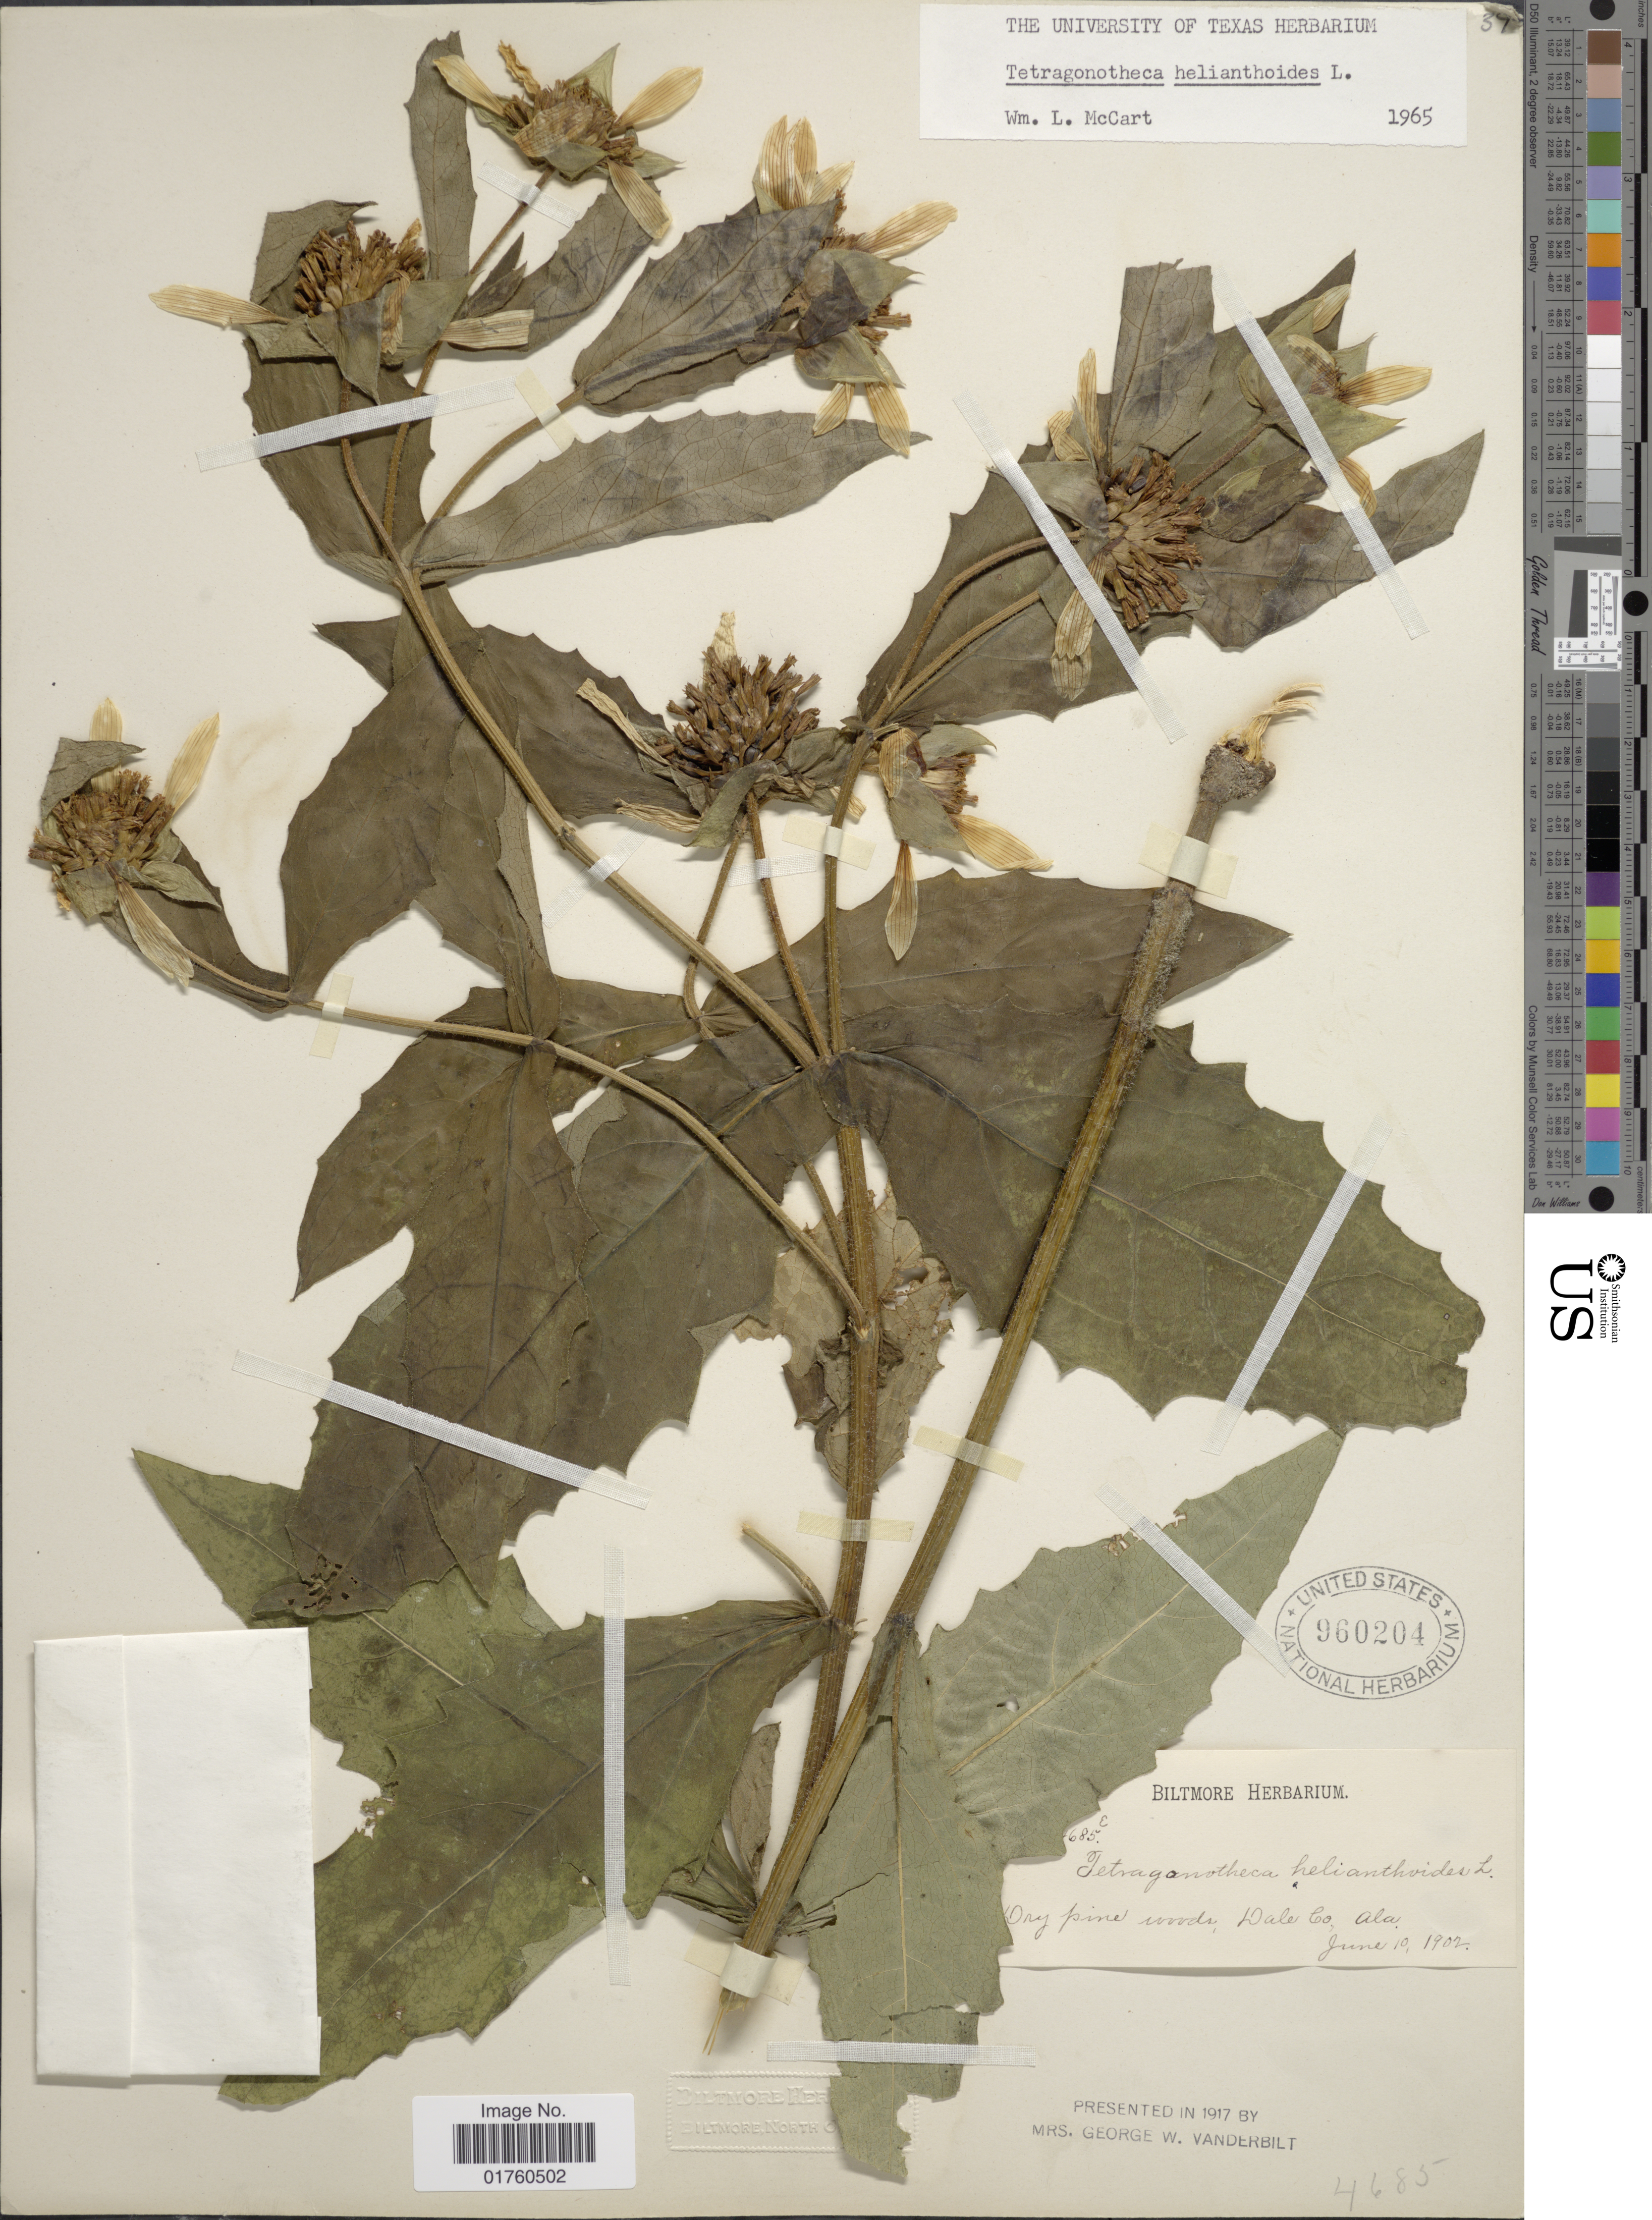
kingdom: Plantae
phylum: Tracheophyta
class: Magnoliopsida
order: Asterales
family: Asteraceae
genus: Tetragonotheca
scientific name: Tetragonotheca helianthoides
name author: L.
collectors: ex herb. Biltmore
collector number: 685e*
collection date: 1902-06-10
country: United States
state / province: Alabama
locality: Dale Co.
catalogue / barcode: US 960204